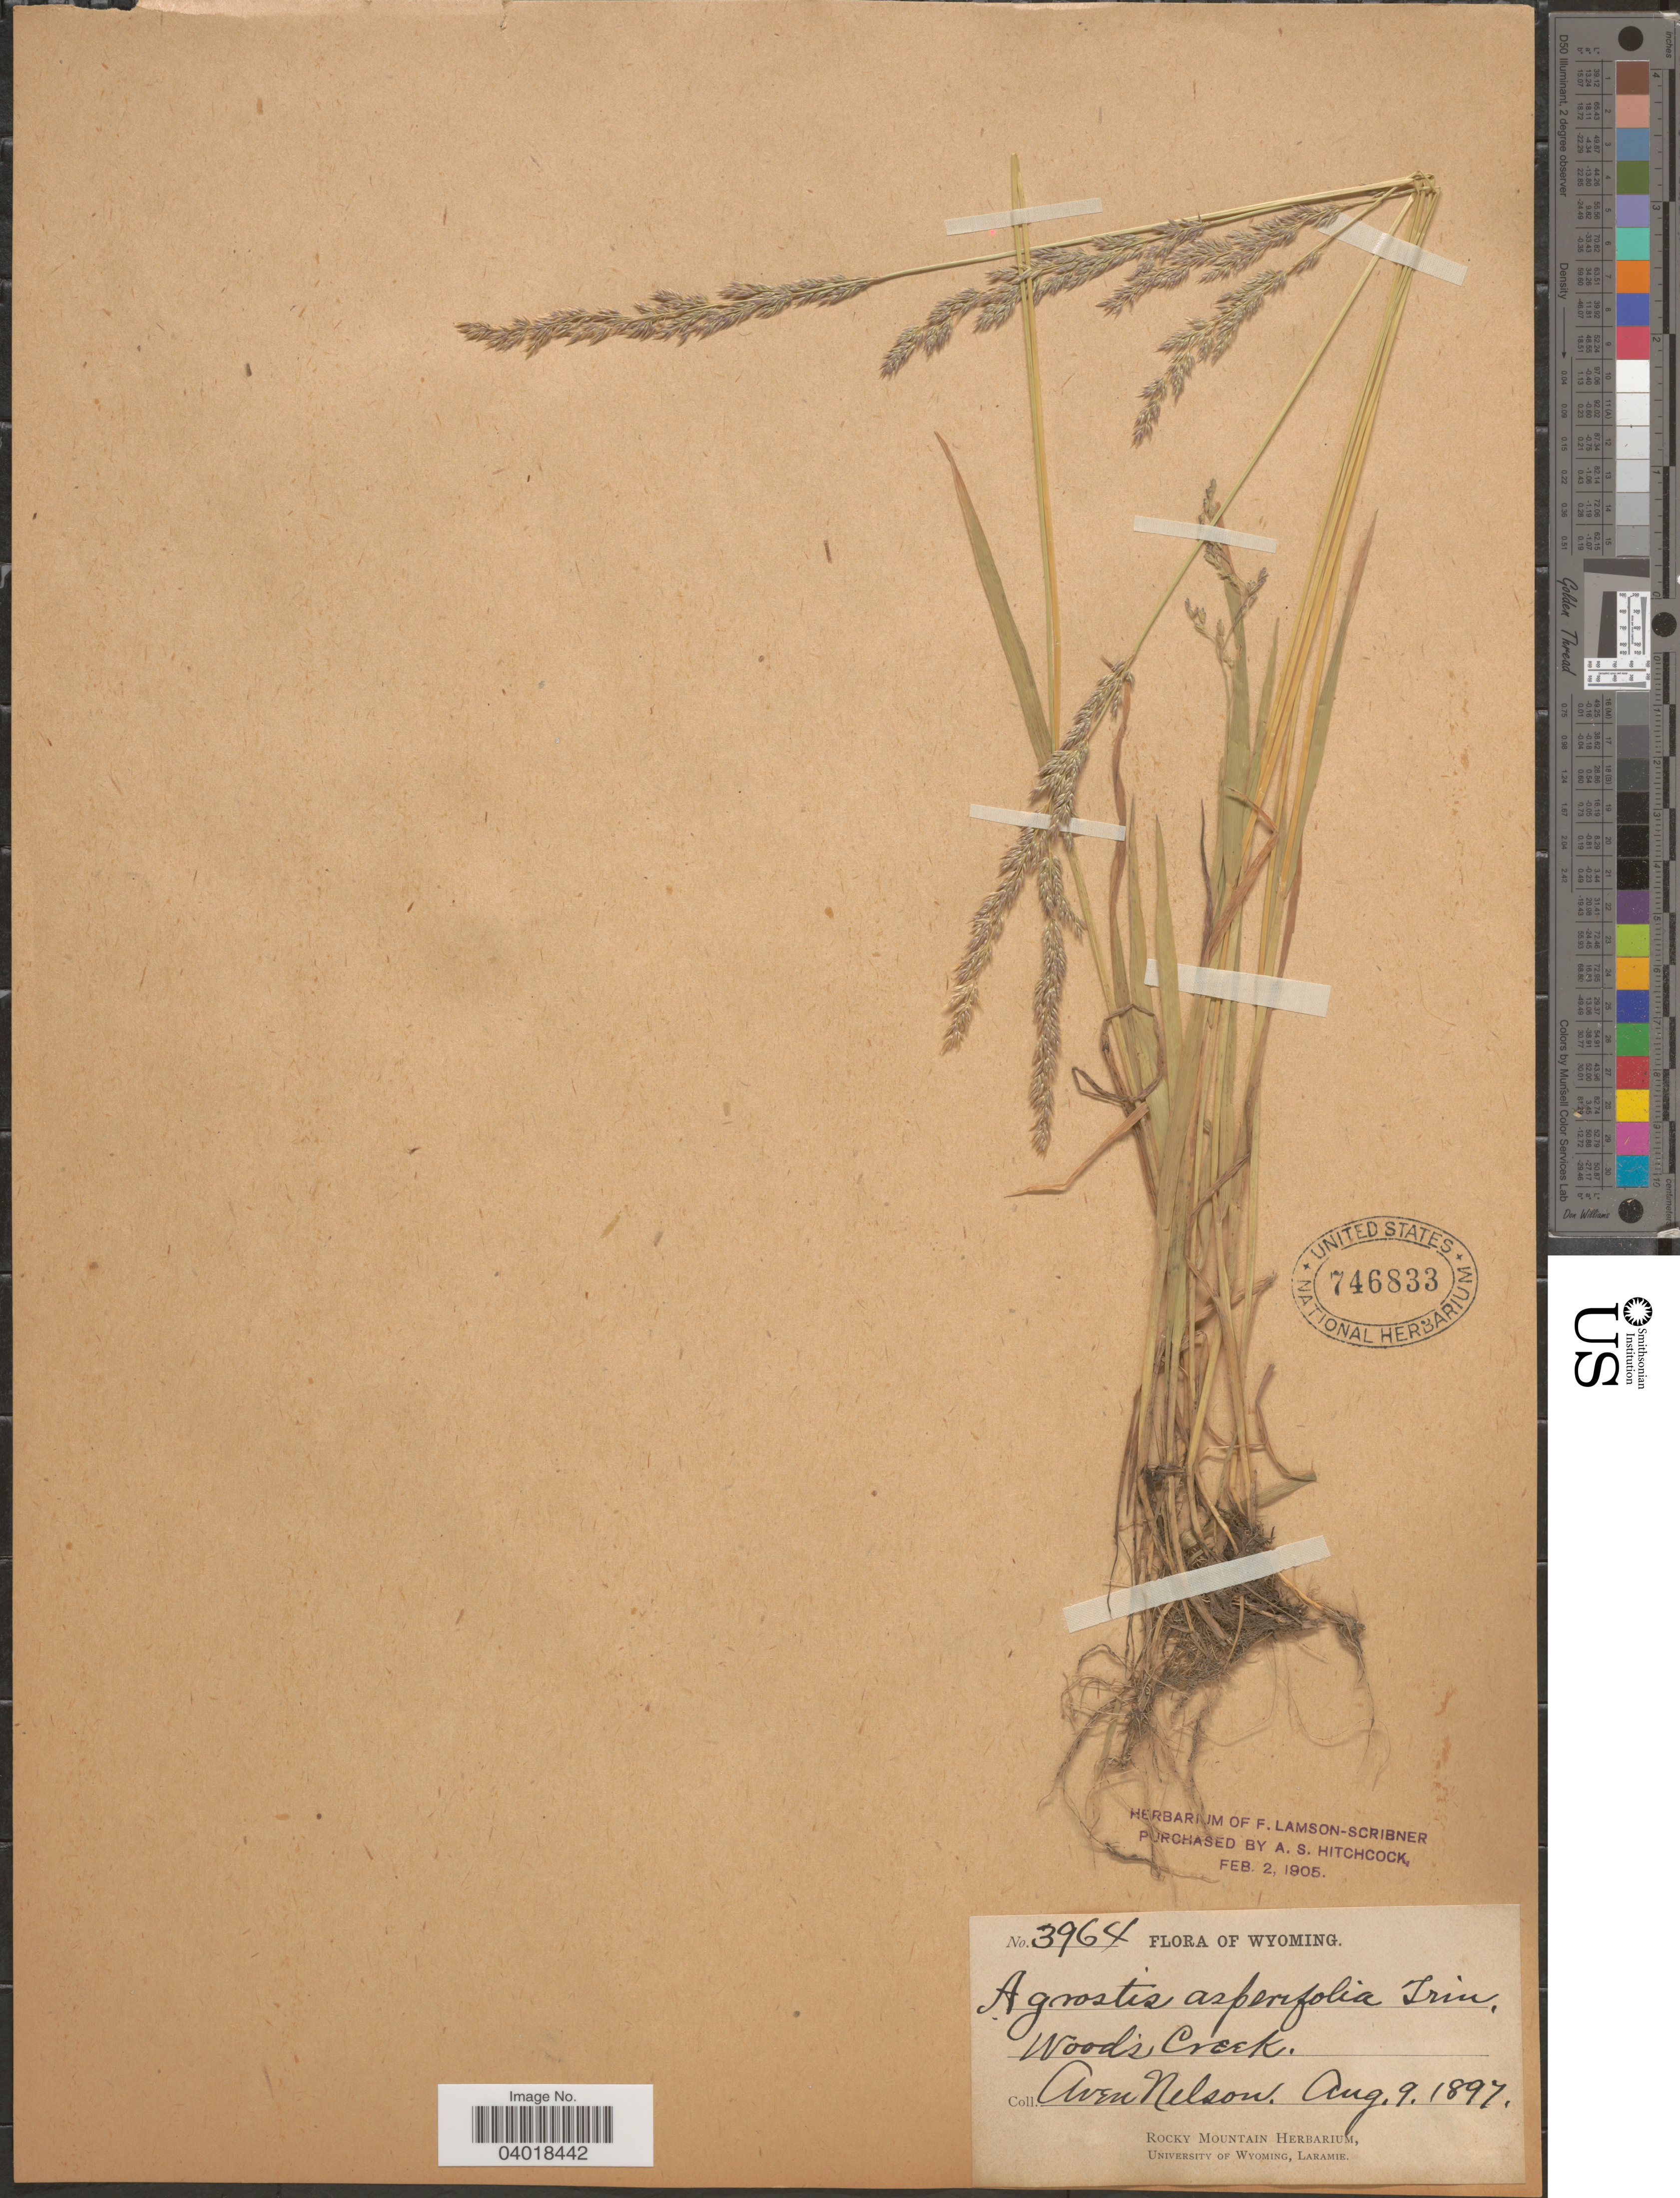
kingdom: Plantae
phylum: Tracheophyta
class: Liliopsida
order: Poales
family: Poaceae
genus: Agrostis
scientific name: Agrostis exarata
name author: Trin.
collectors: A. Nelson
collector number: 3964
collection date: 1897-08-09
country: United States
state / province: Wyoming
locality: Wood's Creek.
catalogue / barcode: US 746833